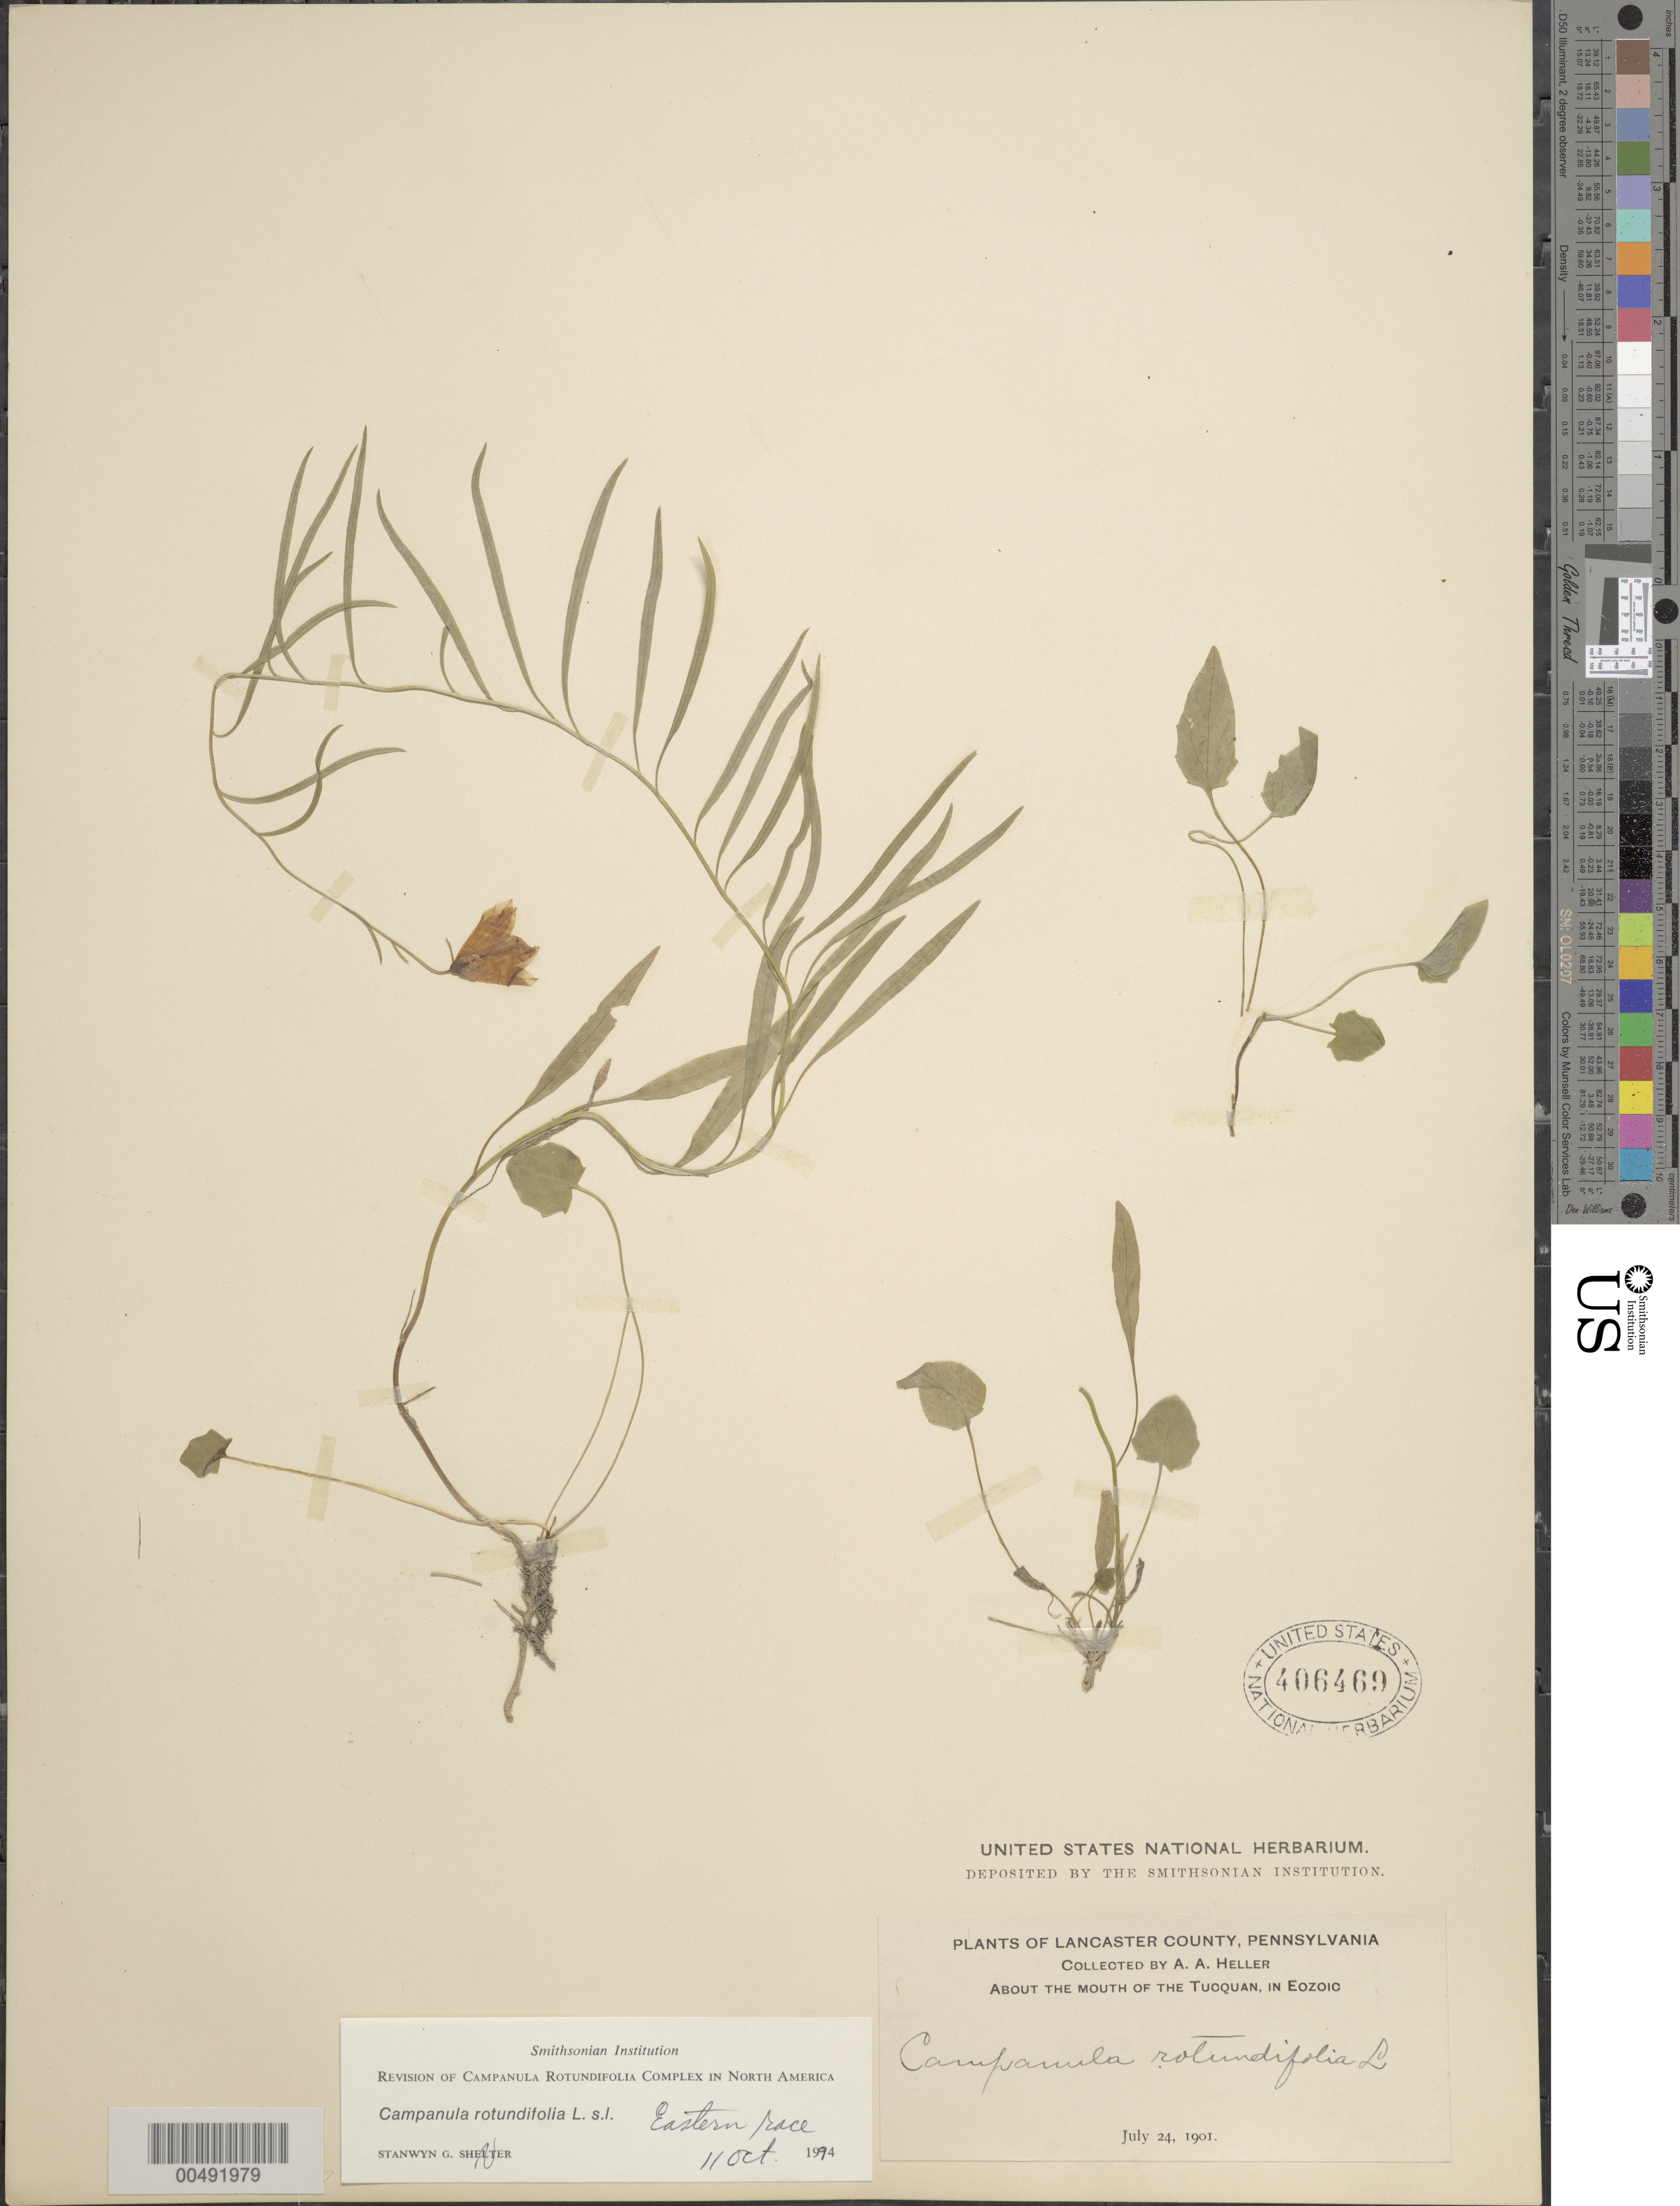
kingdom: Plantae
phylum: Tracheophyta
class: Magnoliopsida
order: Asterales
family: Campanulaceae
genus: Campanula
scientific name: Campanula rotundifolia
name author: L.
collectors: A. A. Heller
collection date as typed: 24 Jul 1901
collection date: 1901-07-24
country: United States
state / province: Pennsylvania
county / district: Lancaster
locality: about the mouth of the Tucquan, in Eozoic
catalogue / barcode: US 406469